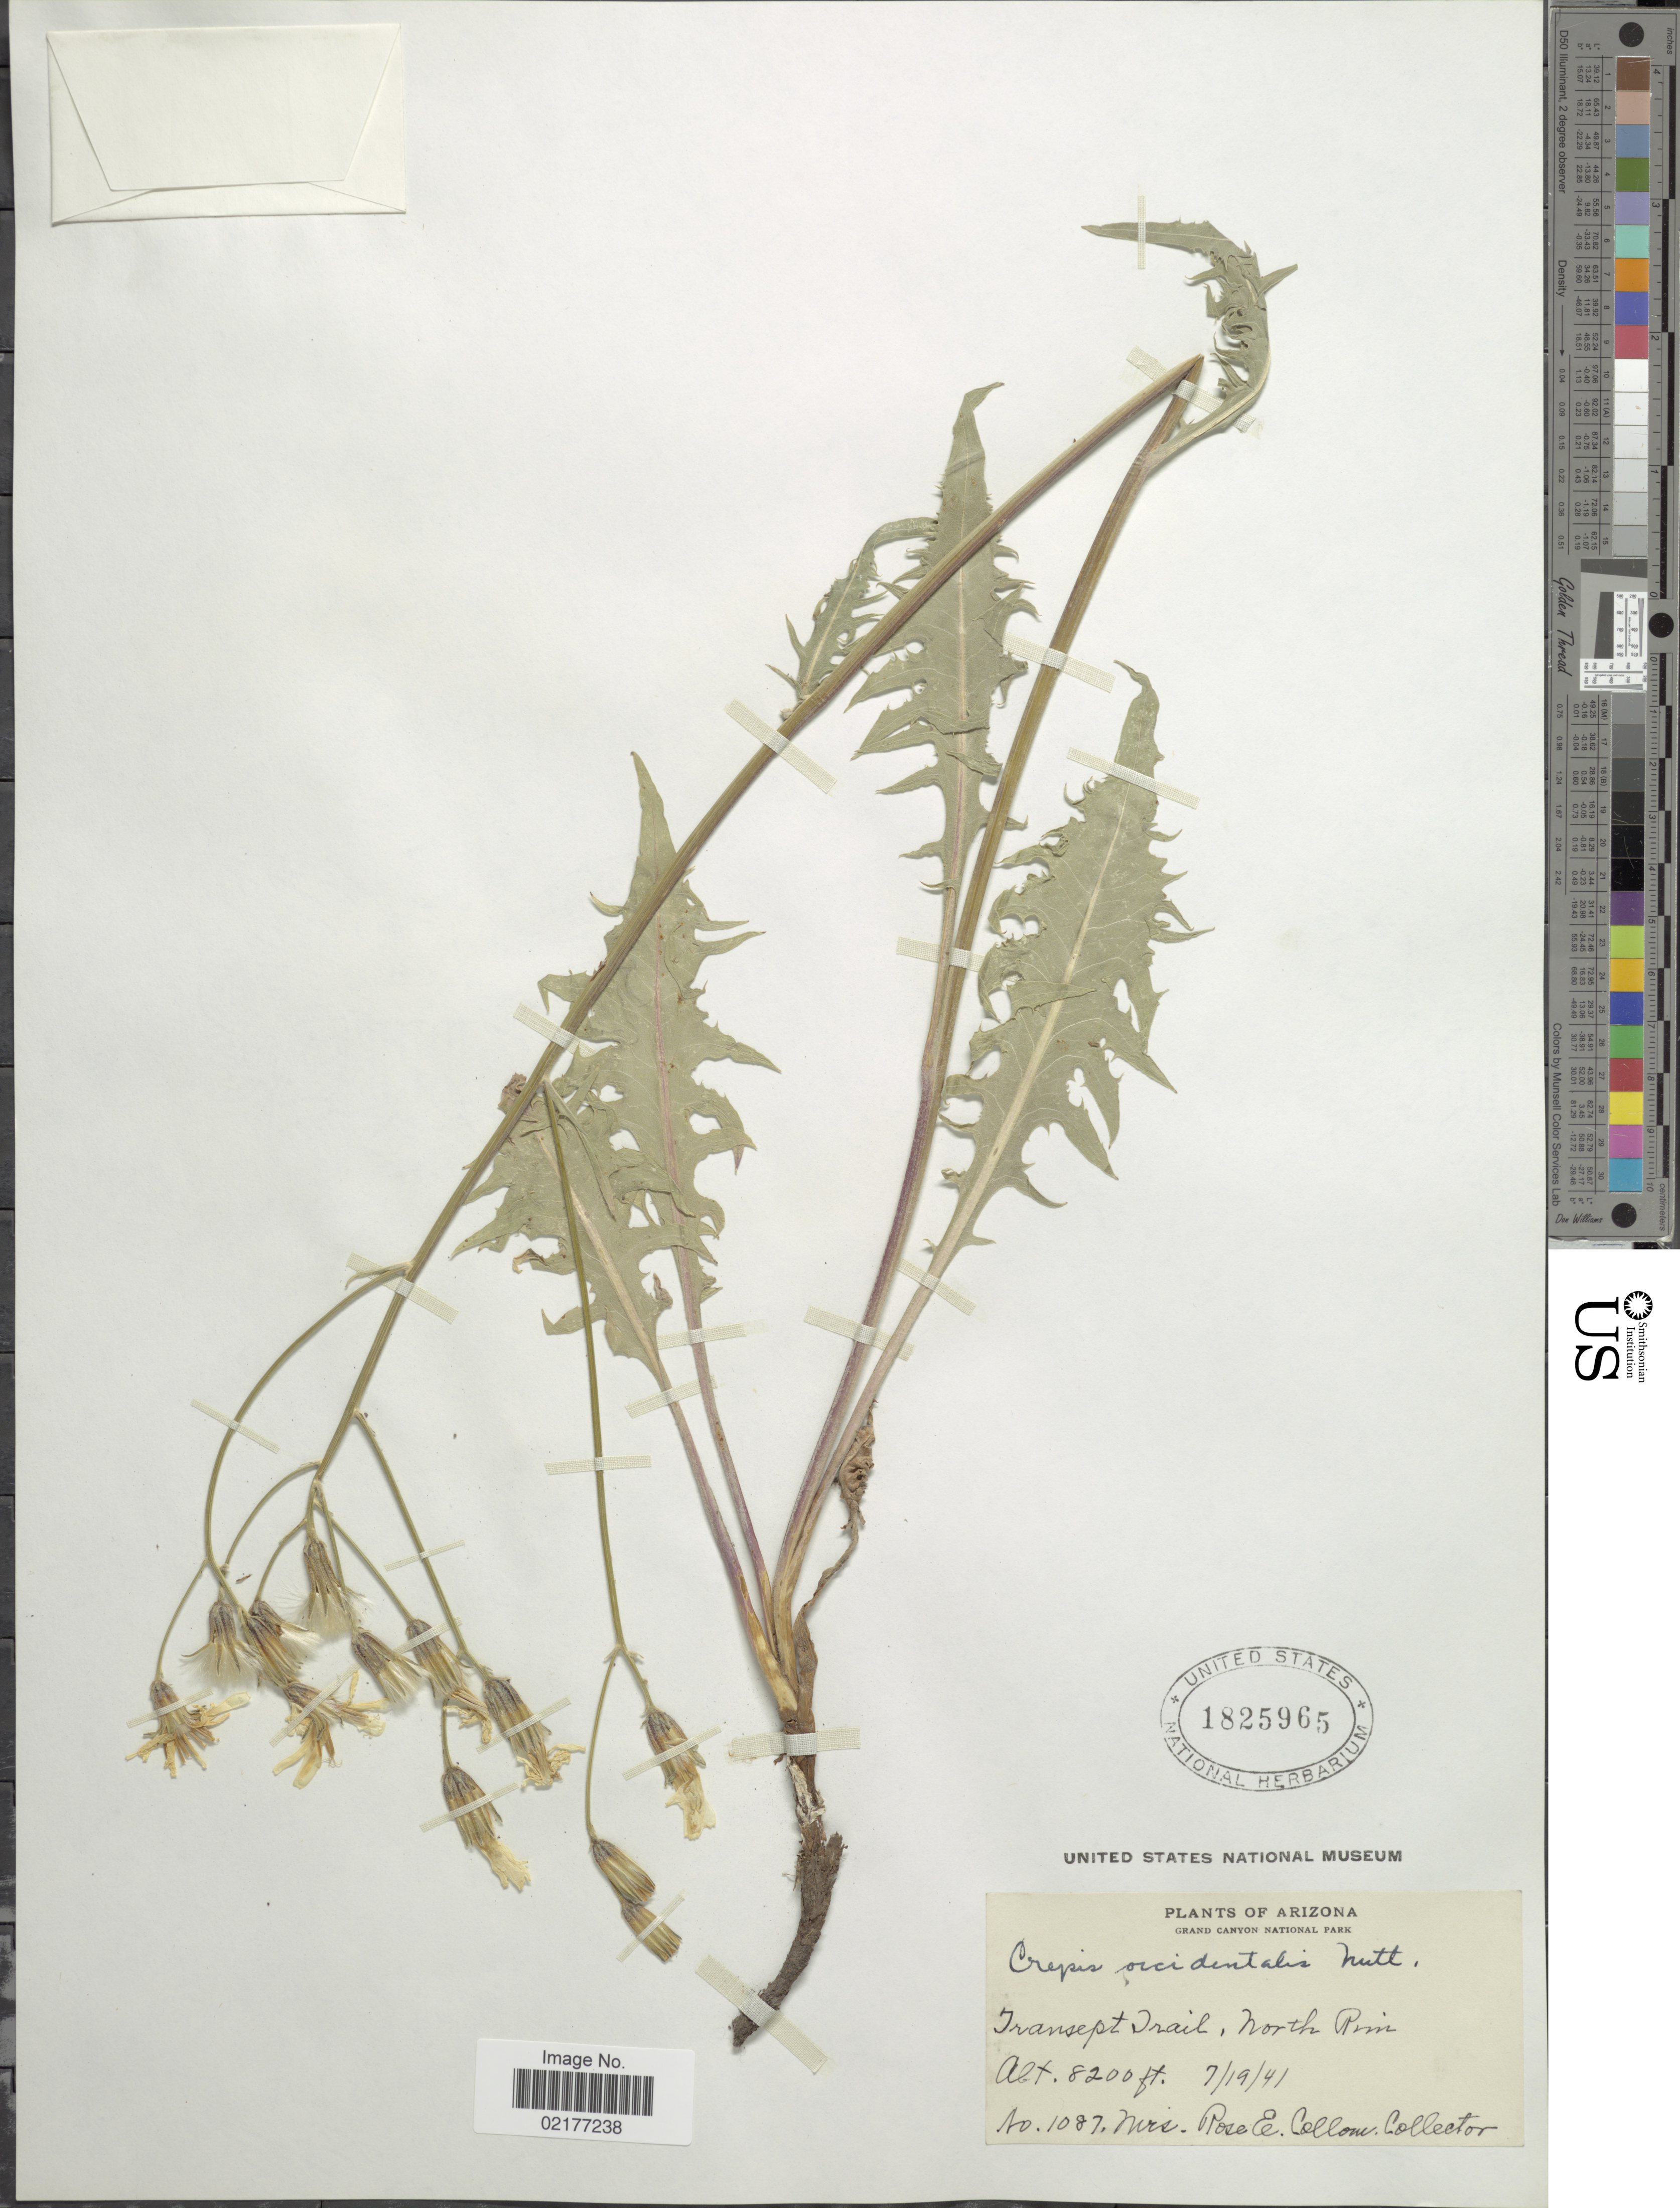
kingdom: Plantae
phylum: Tracheophyta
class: Magnoliopsida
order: Asterales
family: Asteraceae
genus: Crepis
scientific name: Crepis occidentalis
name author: Nutt.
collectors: R. E. Collom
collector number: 1087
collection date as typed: Transcribed d/m/y: 19/7/41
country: United States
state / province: Arizona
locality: Transept Trail, North Rim, Grand Canyon National Park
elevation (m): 2499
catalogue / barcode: US 1825965